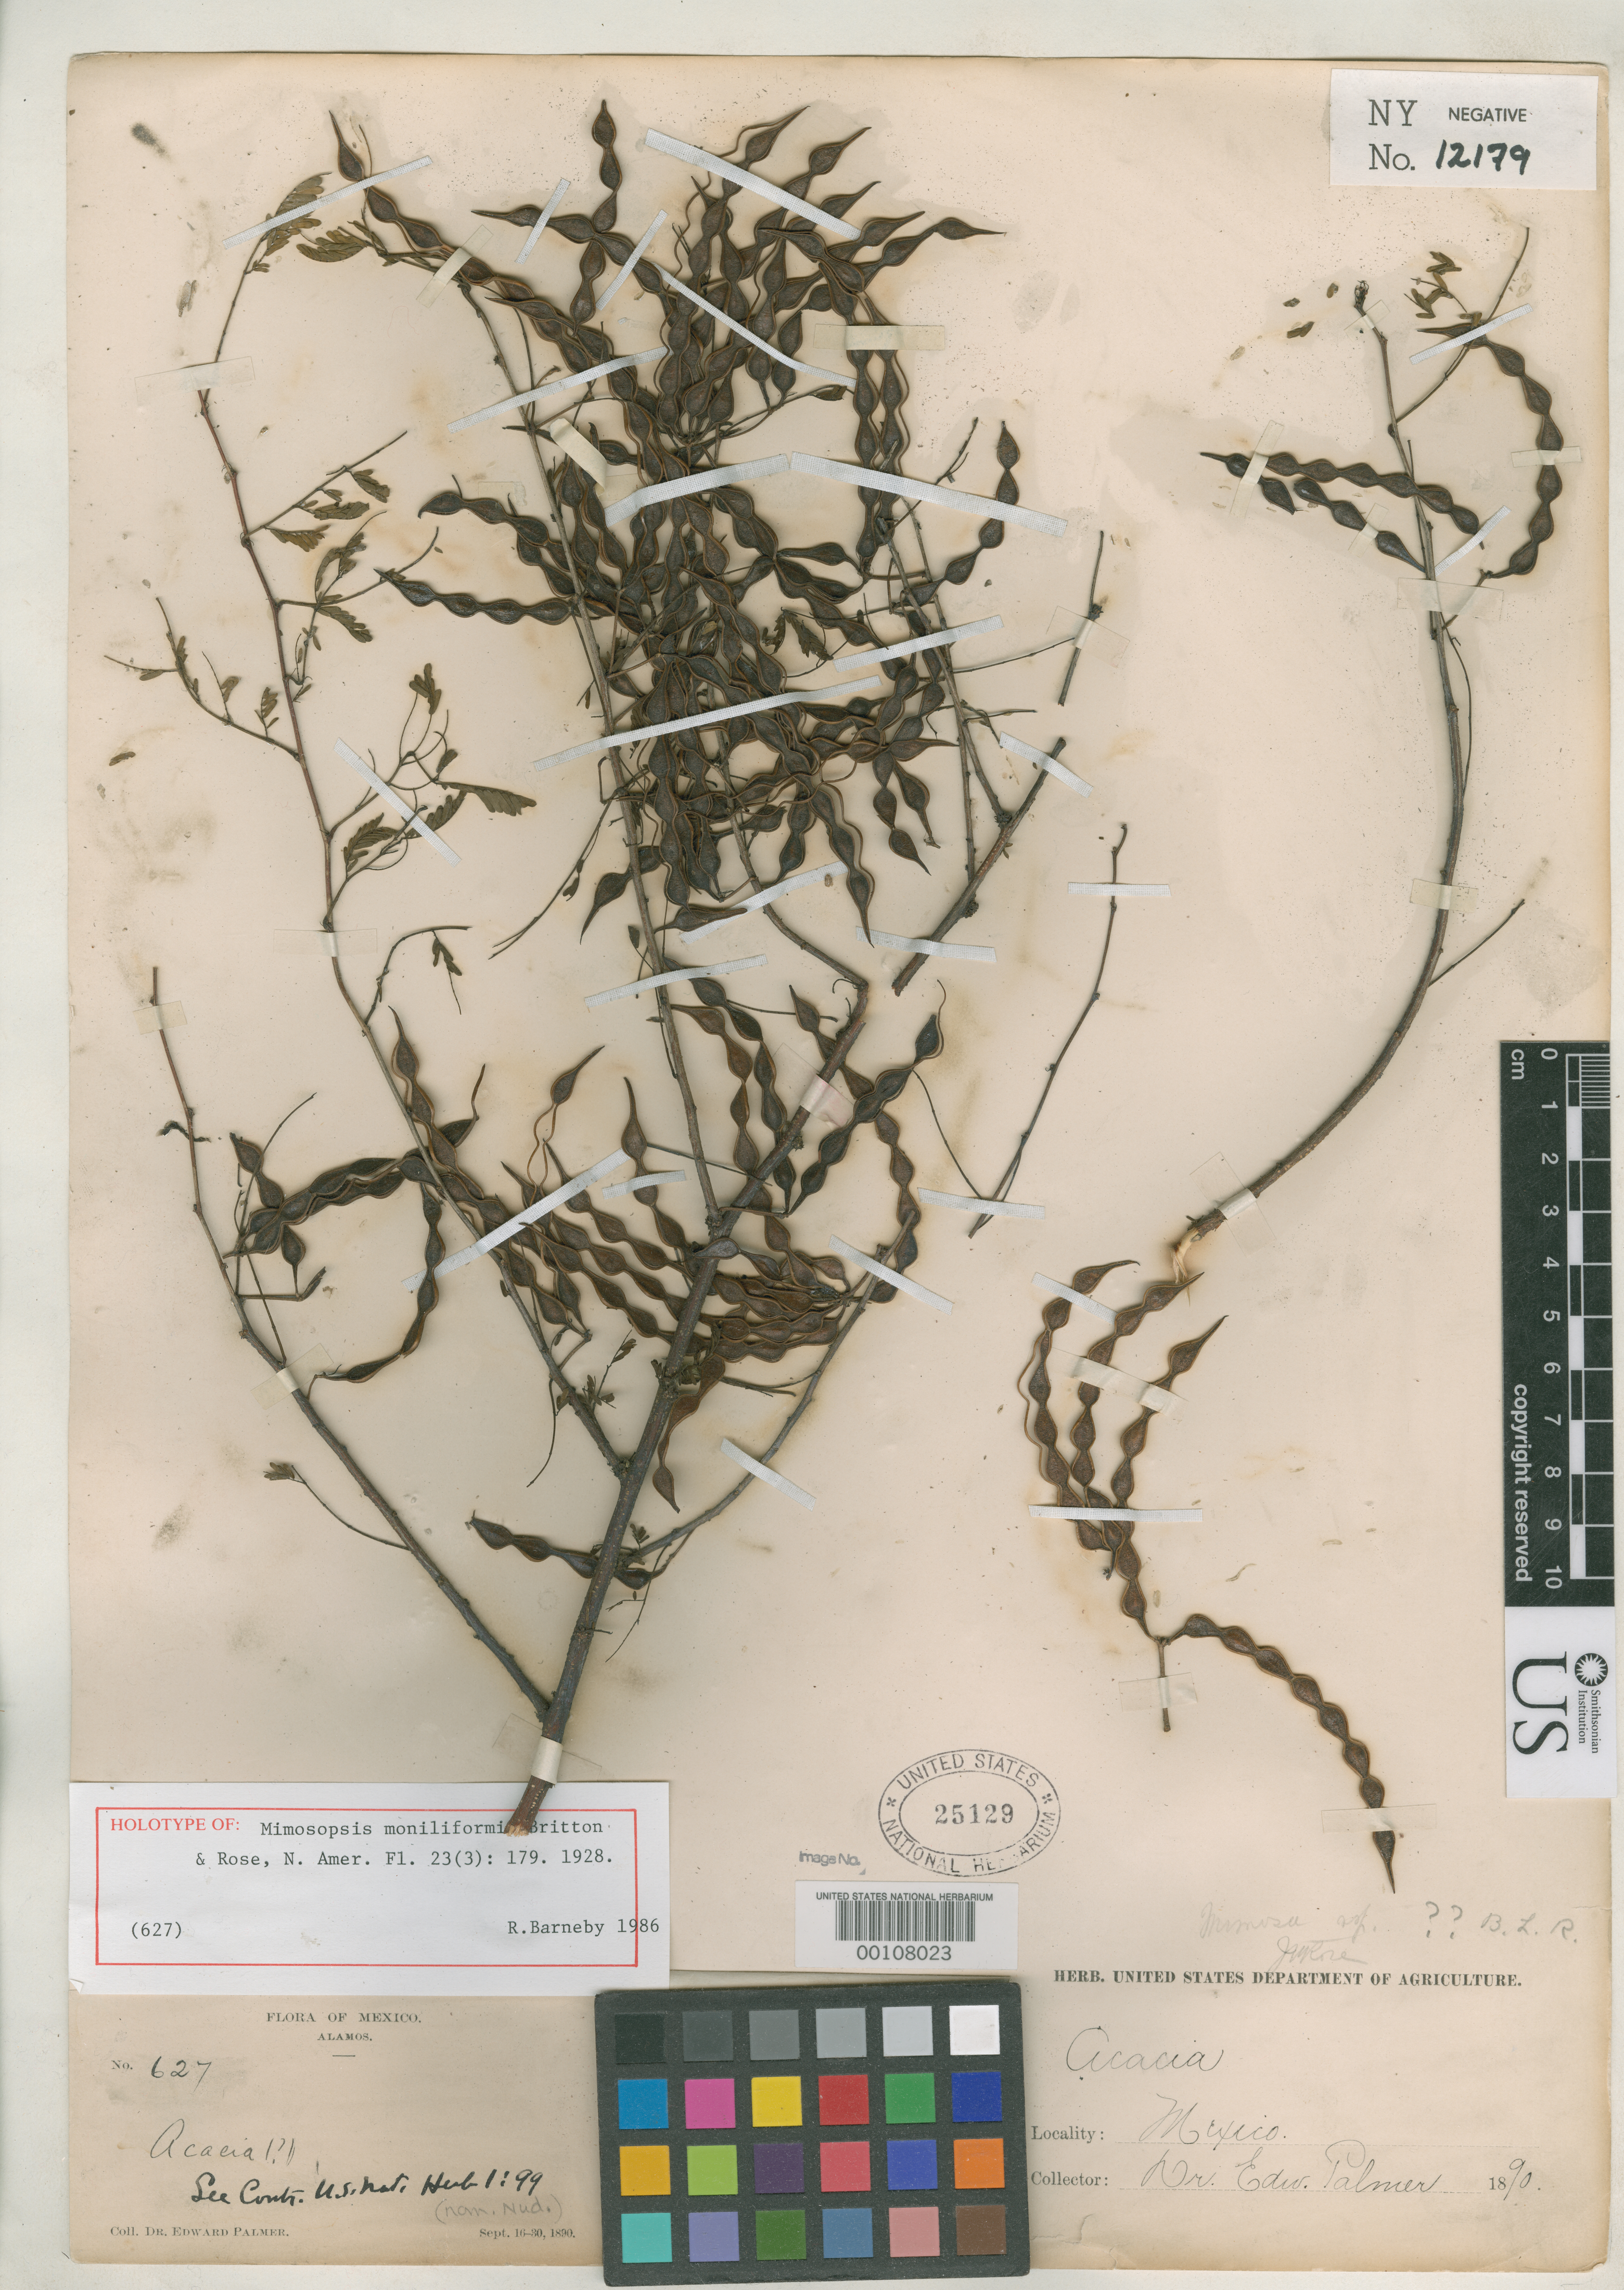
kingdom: Plantae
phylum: Tracheophyta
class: Magnoliopsida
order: Fabales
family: Fabaceae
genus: Mimosopsis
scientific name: Mimosopsis moniliformis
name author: Britton & Rose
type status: Holotype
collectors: E. Palmer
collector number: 627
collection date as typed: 16 Sep 1890 to 30 Sep 1890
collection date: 1890-09-16/1890-09-30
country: Mexico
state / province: Sonora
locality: Alamos.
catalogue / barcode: US 25129